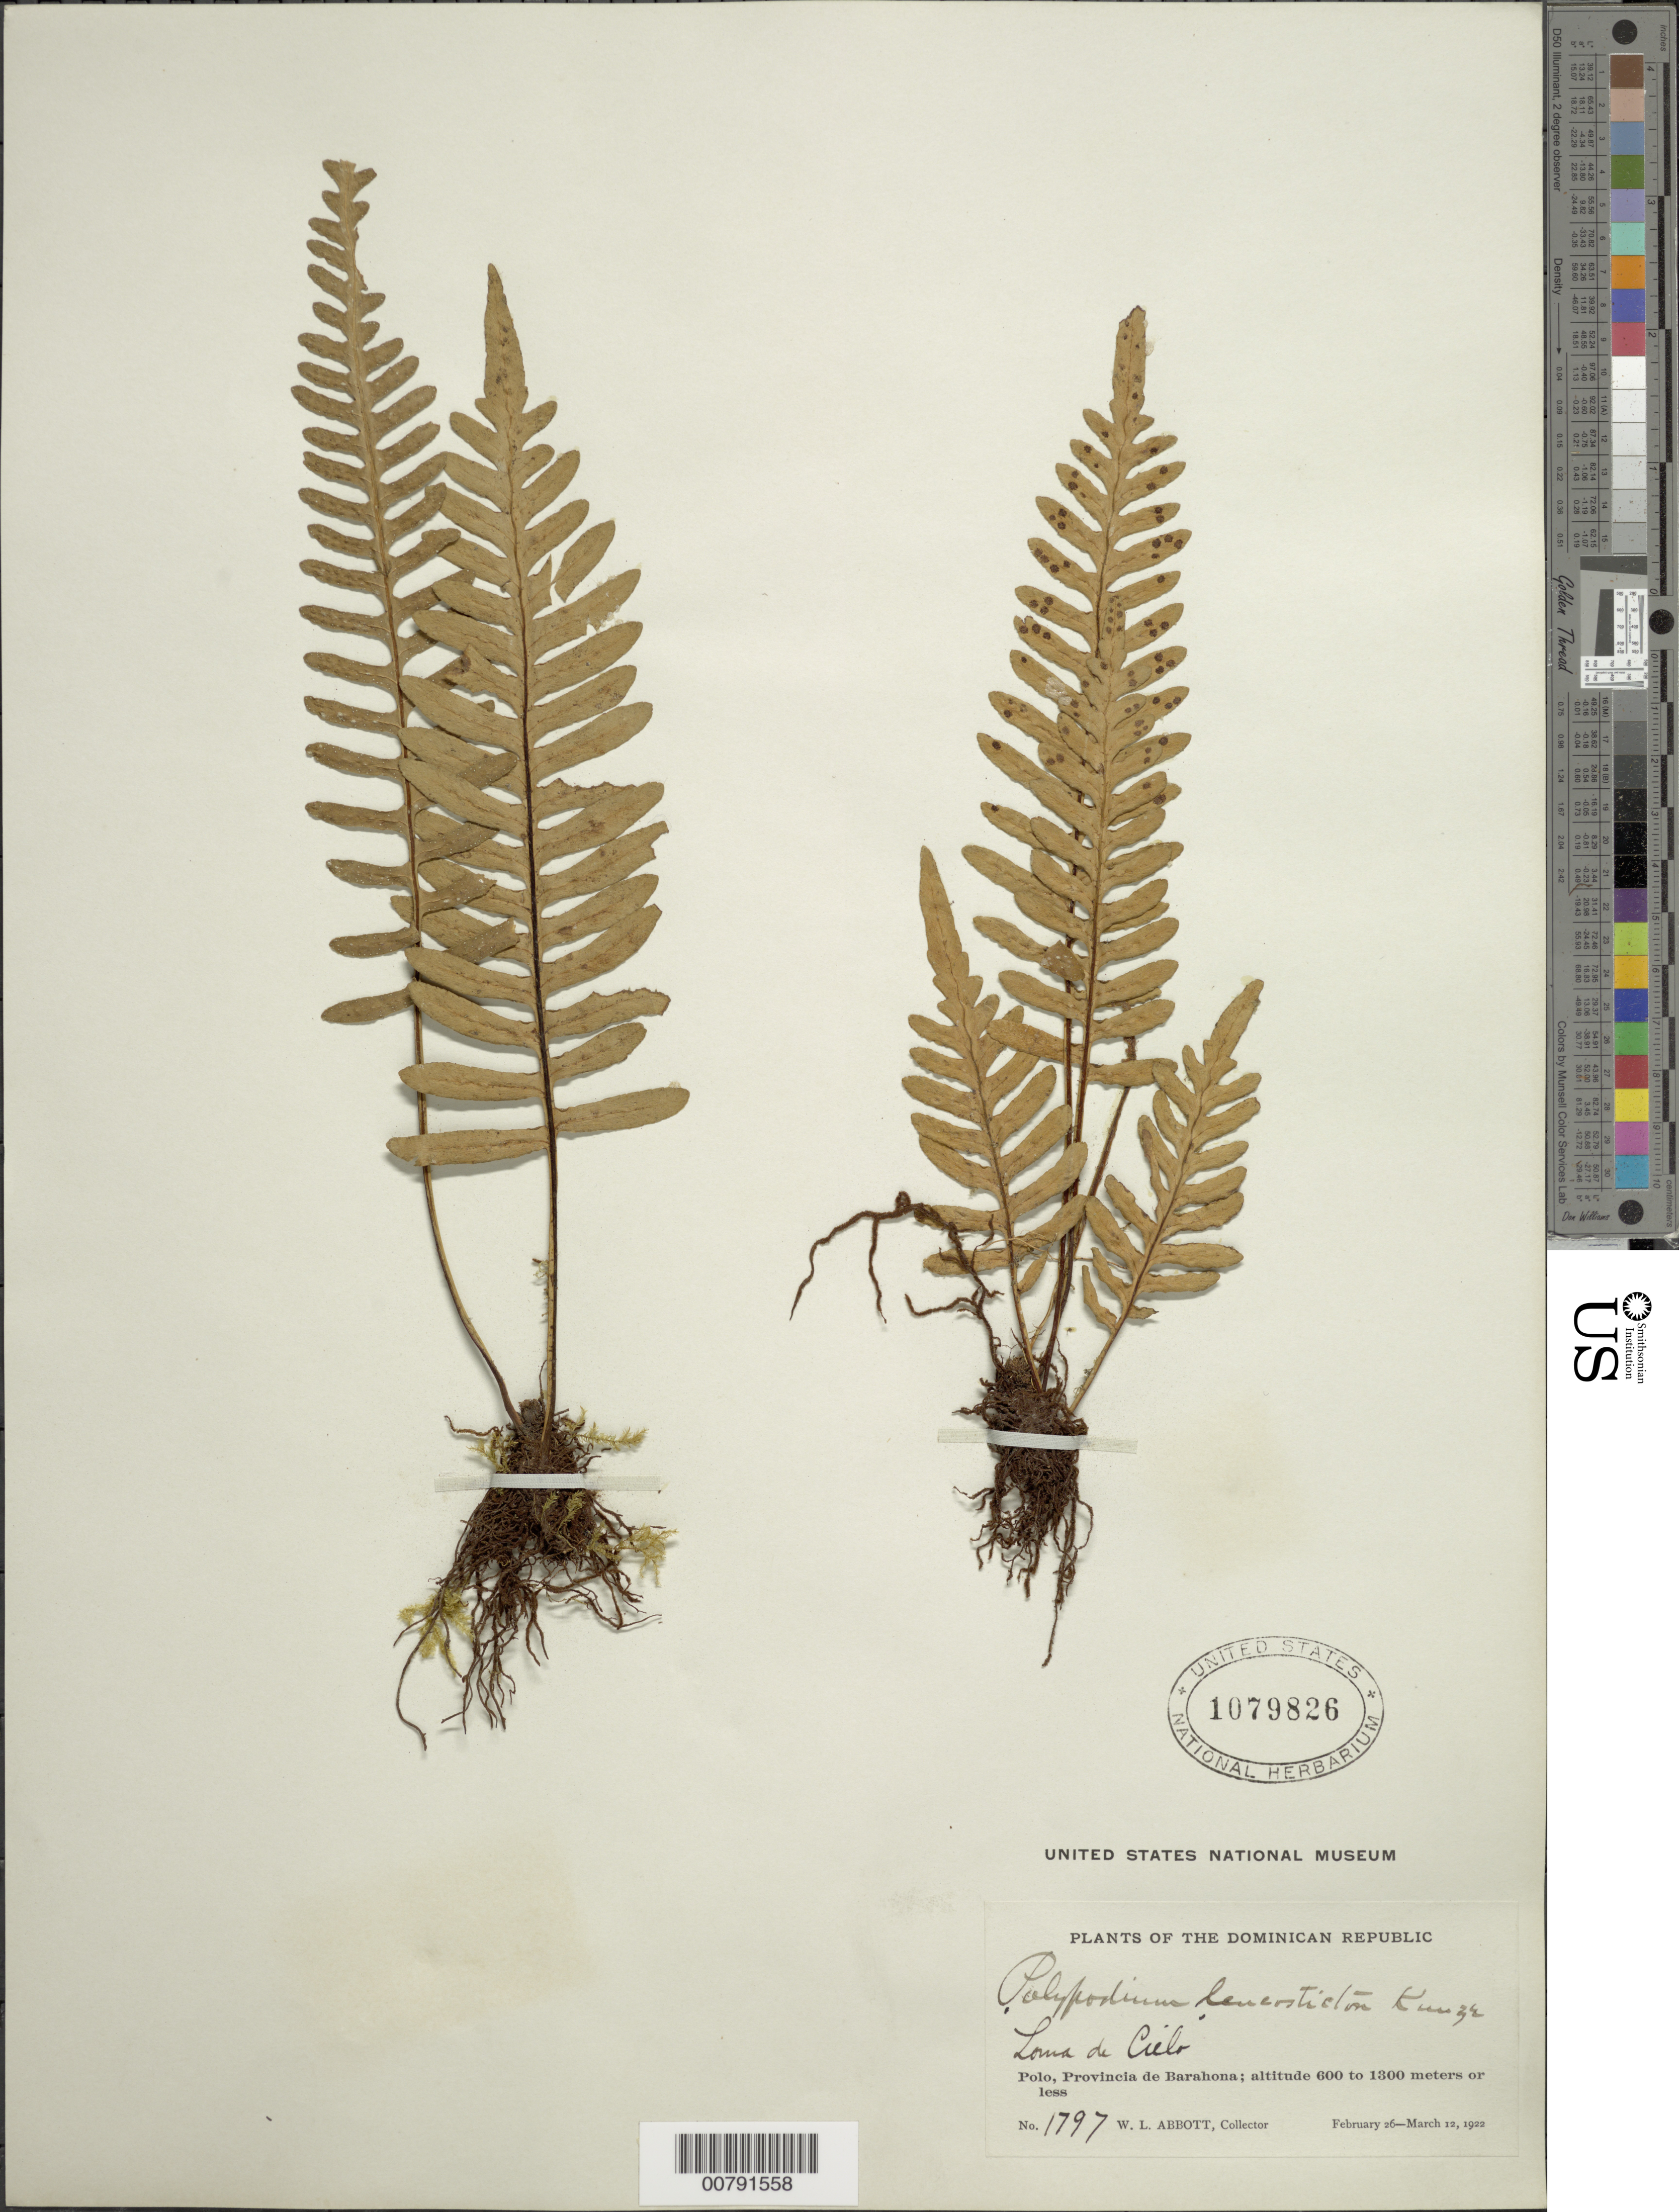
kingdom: Plantae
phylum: Tracheophyta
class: Polypodiopsida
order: Polypodiales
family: Polypodiaceae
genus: Pleopeltis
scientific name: Pleopeltis remota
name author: (Desv.) A.R. Sm.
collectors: W. L. Abbott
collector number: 1807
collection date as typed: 26 Feb 1922 12 Mar 1922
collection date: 1922-02-26/1922-03-12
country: Dominican Republic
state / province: Barahona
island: Hispaniola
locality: Polo, Loma de Cielo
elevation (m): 600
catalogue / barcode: US 1079826